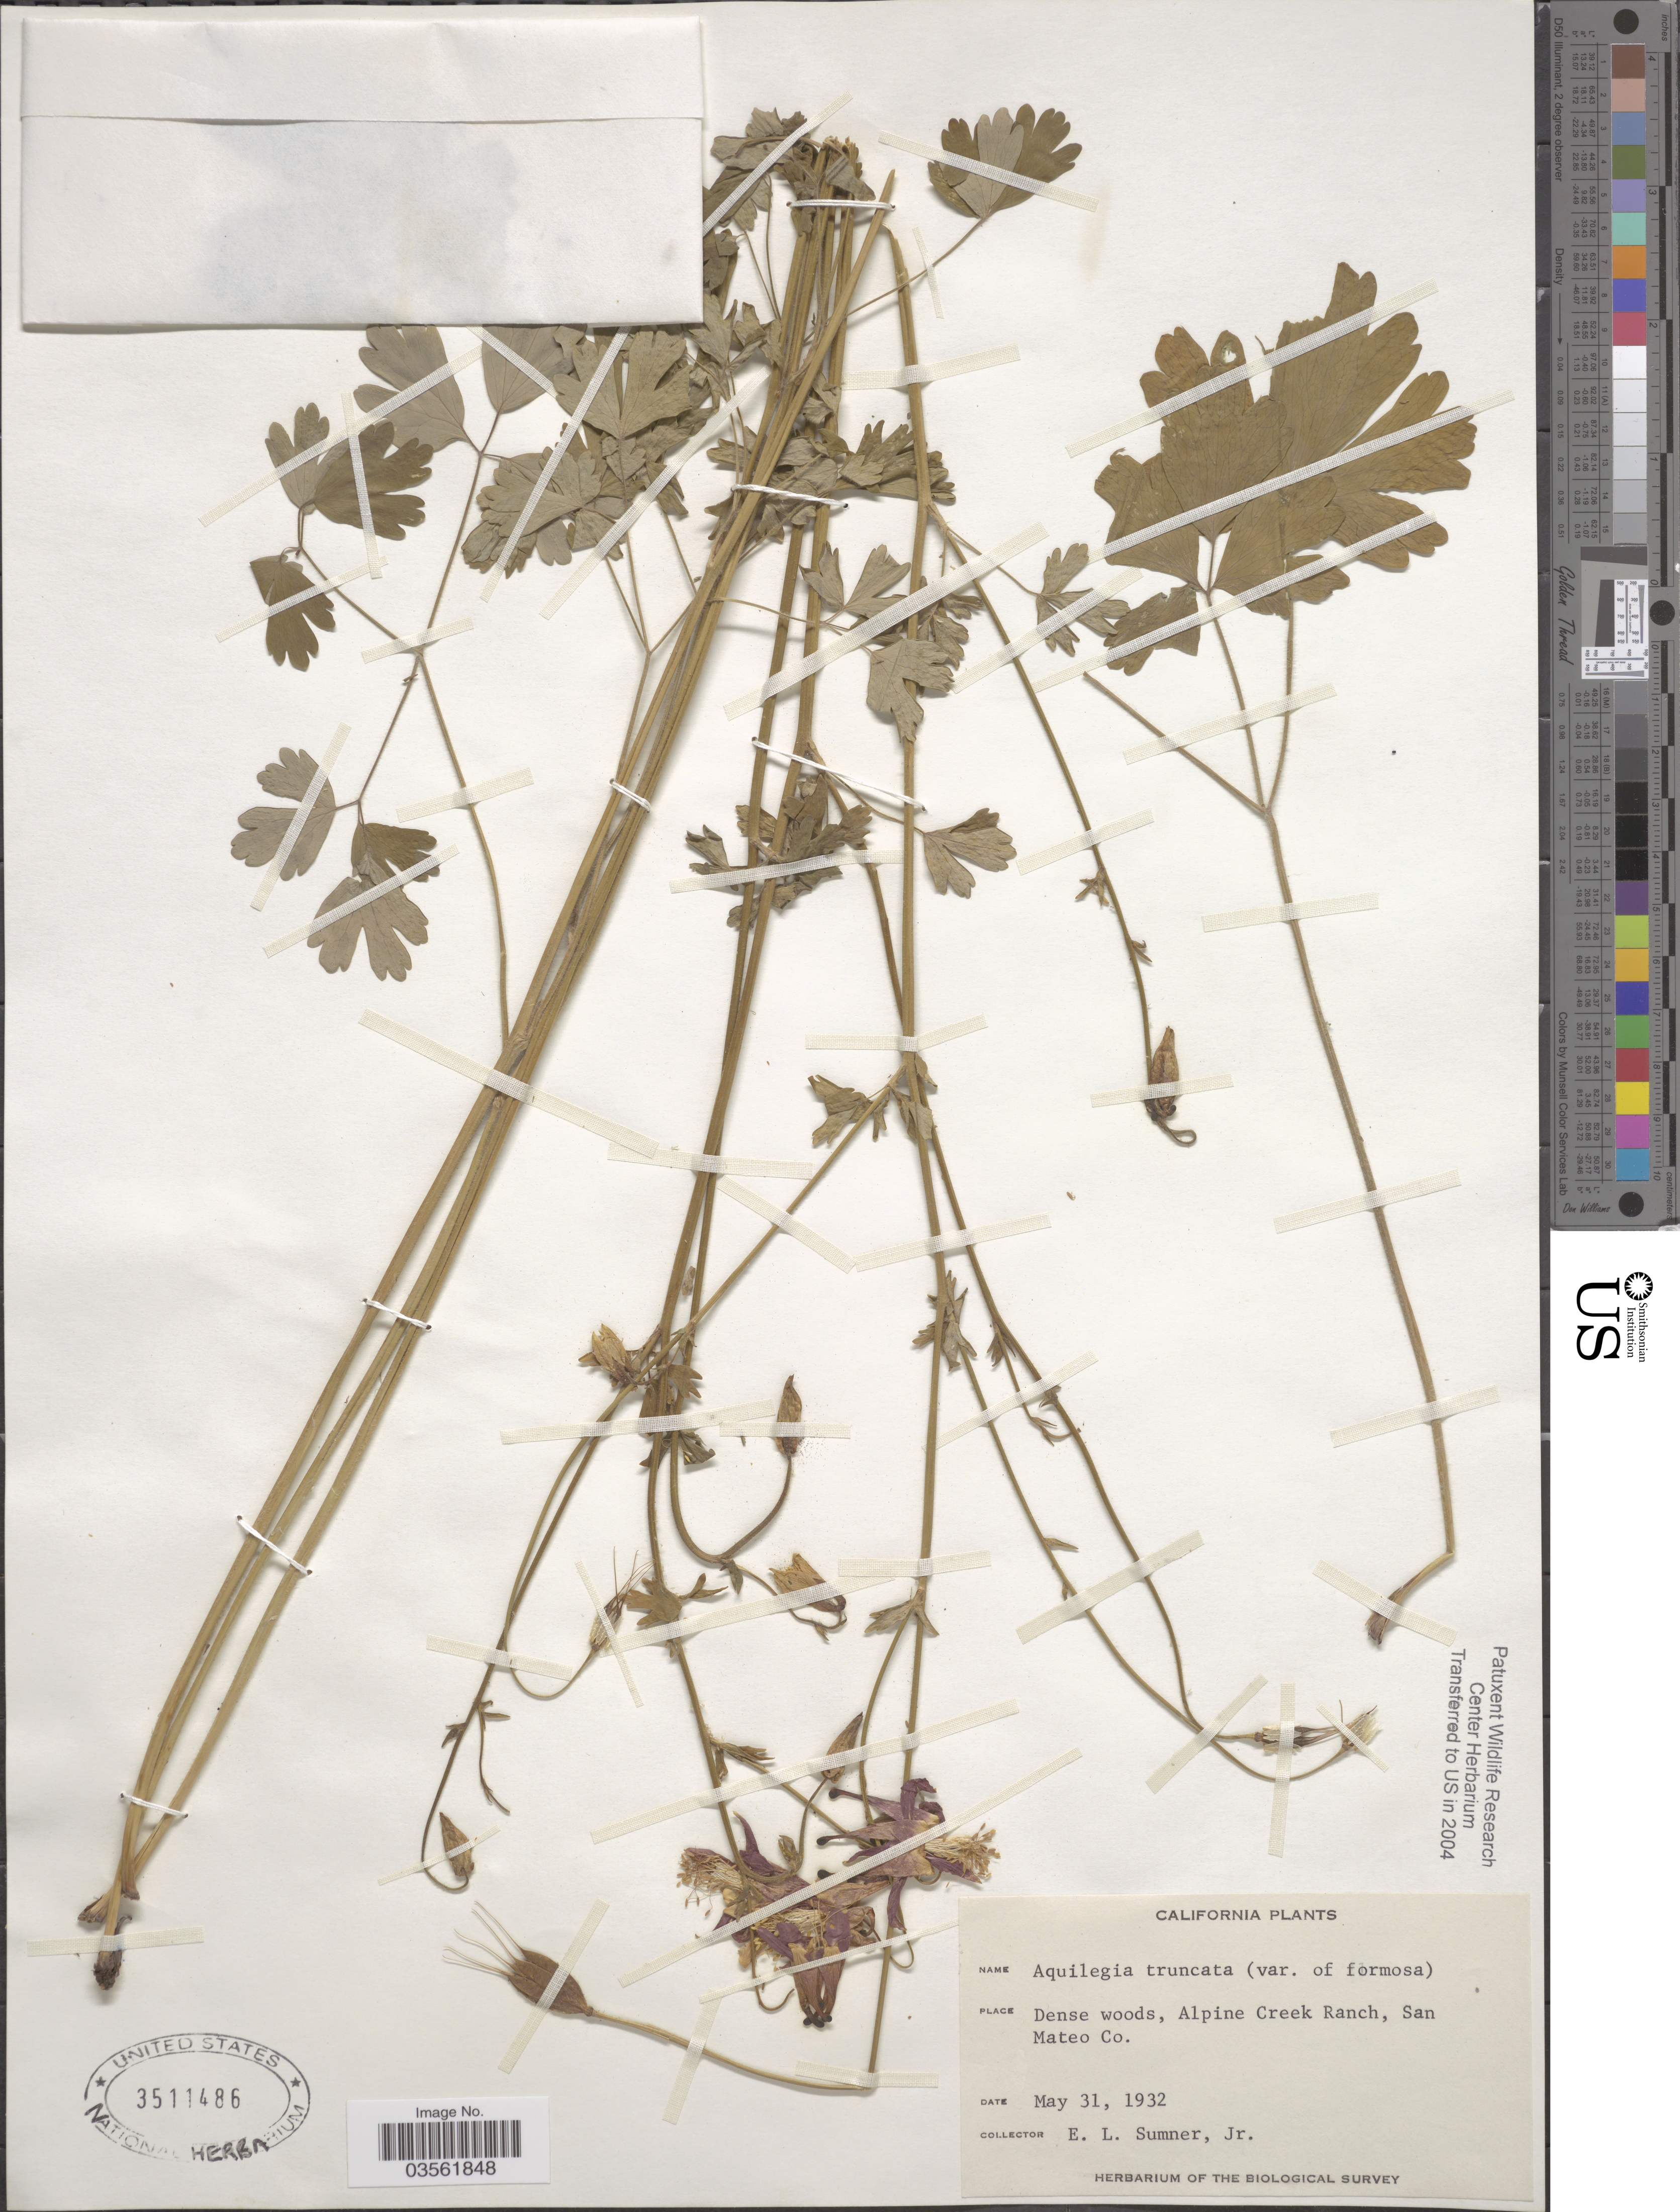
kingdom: Plantae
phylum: Tracheophyta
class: Magnoliopsida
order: Ranunculales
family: Ranunculaceae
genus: Aquilegia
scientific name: Aquilegia truncata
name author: Fisch. & C.A. Mey.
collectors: E. Sumner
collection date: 1932-05-31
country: United States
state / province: California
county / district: San Mateo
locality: Dense woods, Alpine Creek Ranch, San Mateo Co.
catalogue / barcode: US 3511486